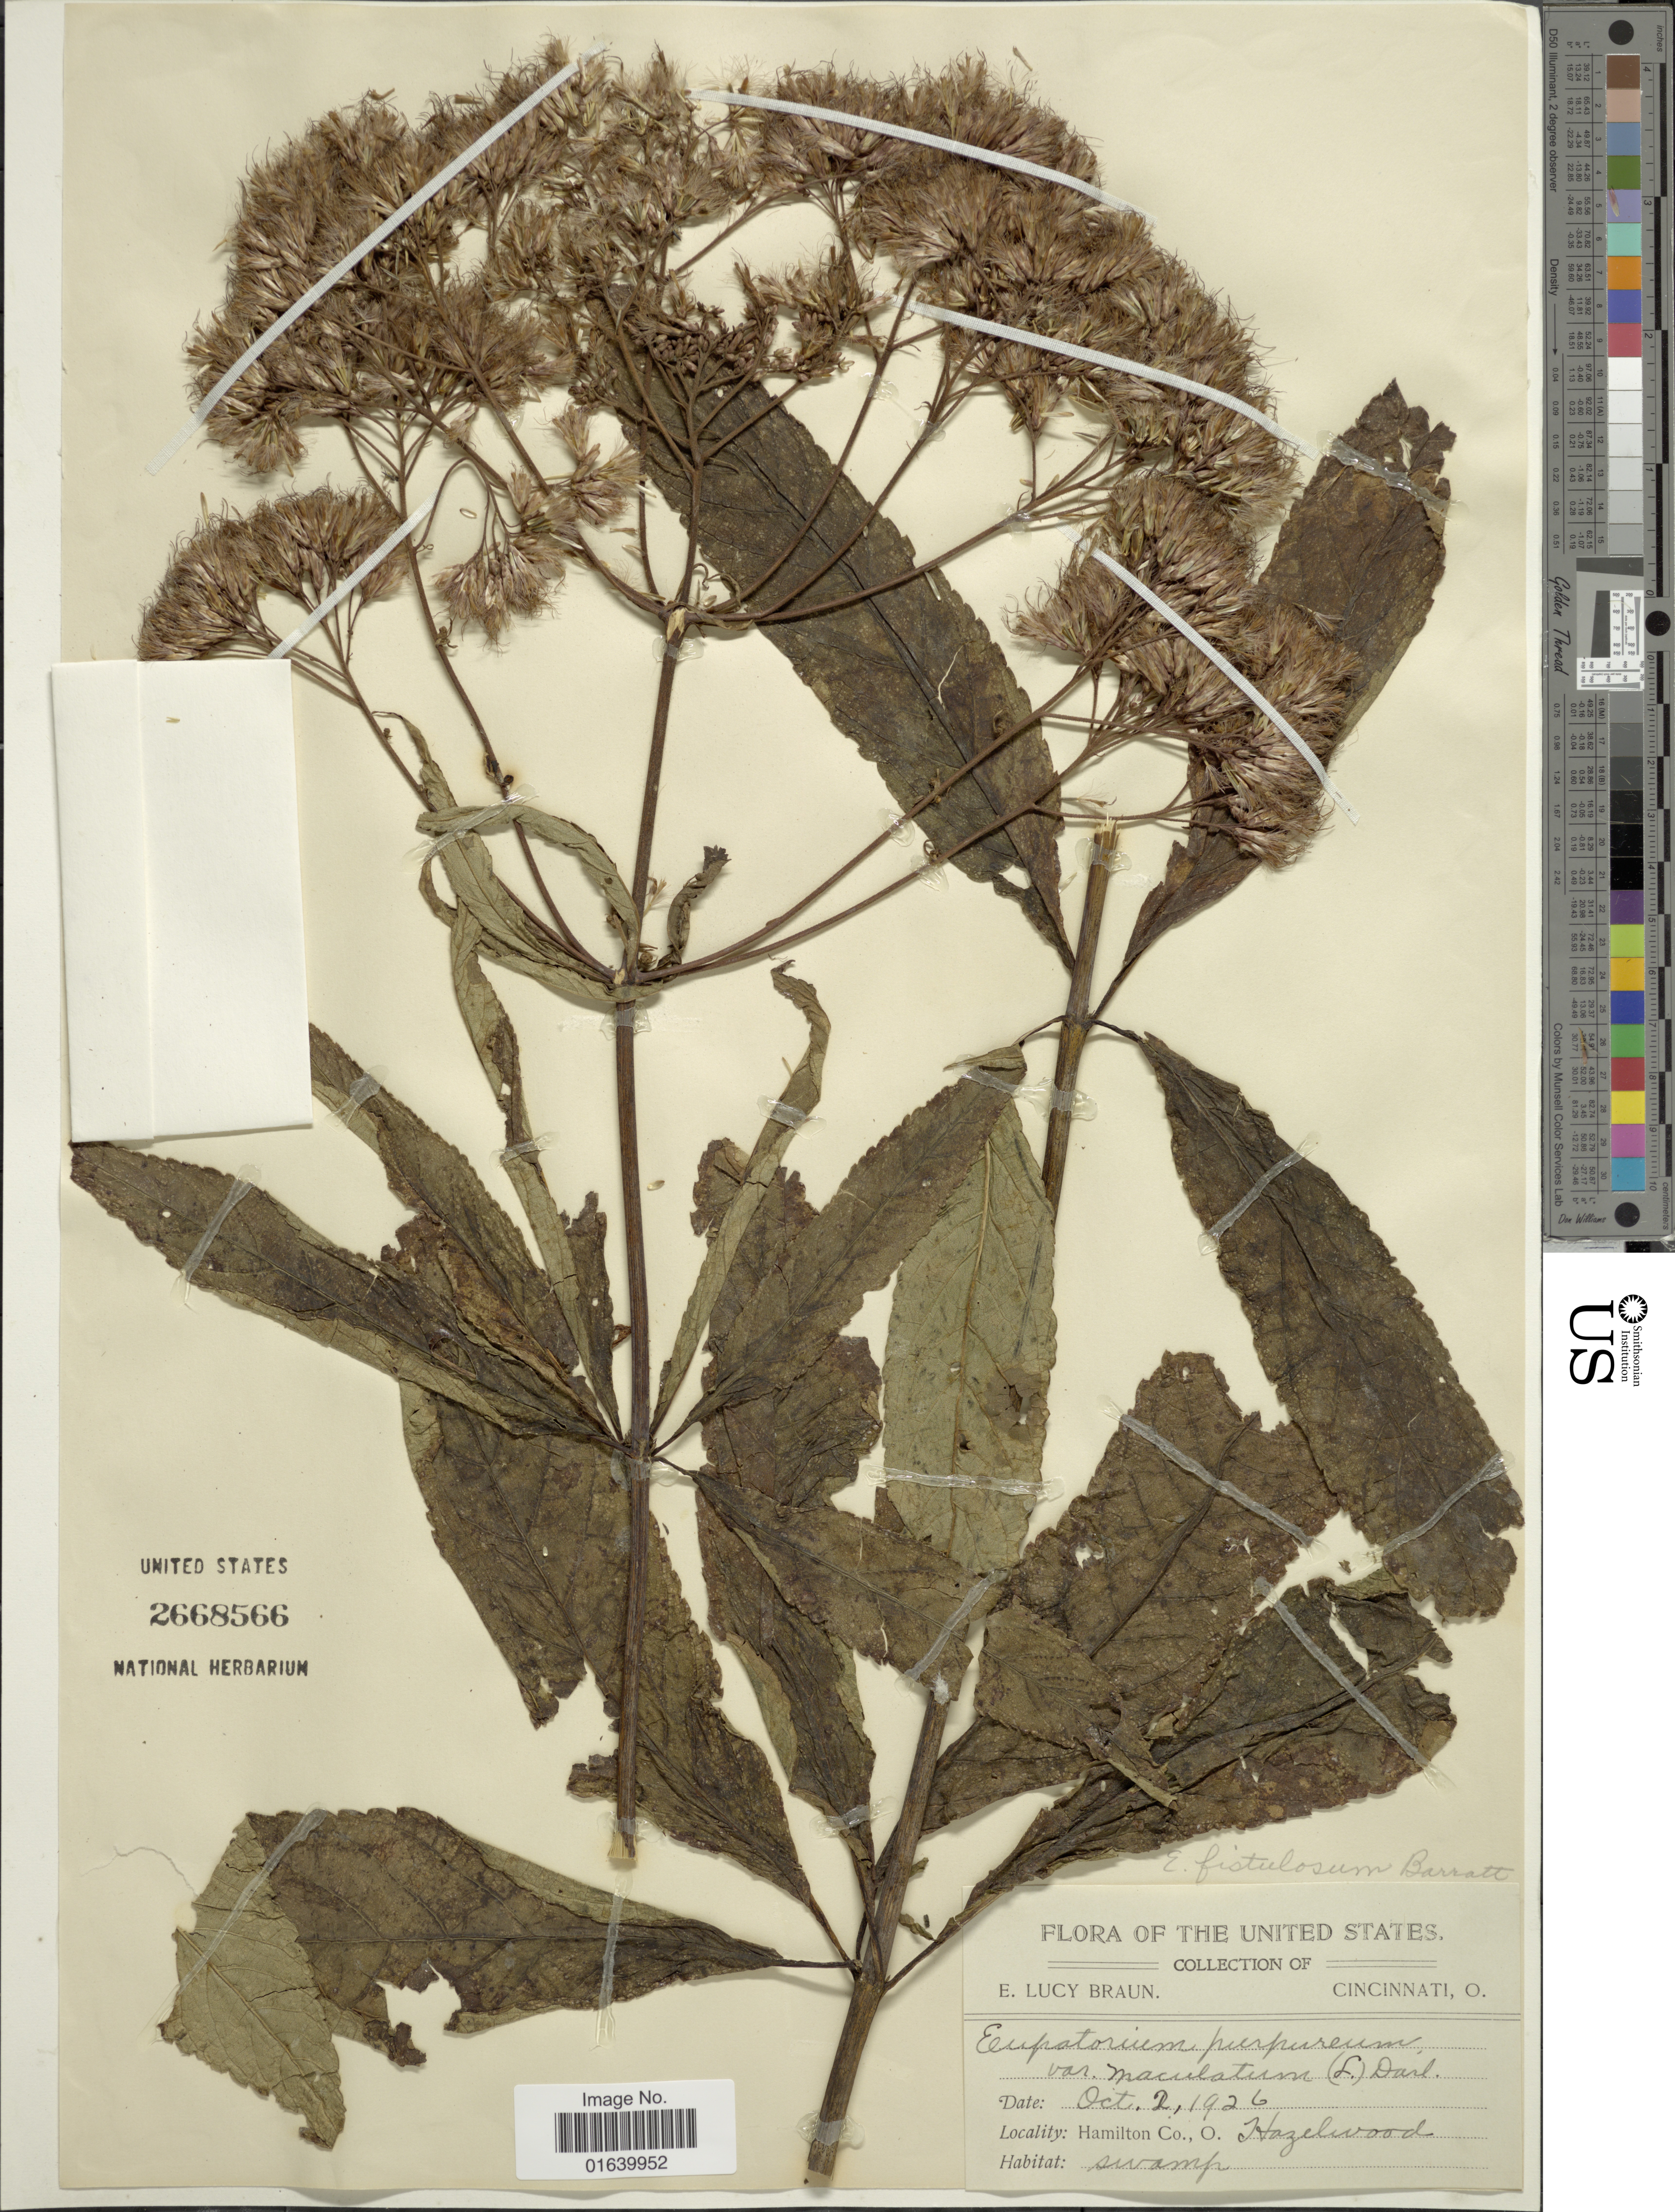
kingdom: Plantae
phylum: Tracheophyta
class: Magnoliopsida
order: Asterales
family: Asteraceae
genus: Eupatorium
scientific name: Eupatorium purpureum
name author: (L.) E.E. Lamont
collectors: E. L. Braun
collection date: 1926-10-02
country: United States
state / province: Ohio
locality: The United States, Hamilton Co., O. Hazelwood.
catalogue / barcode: US 2668566